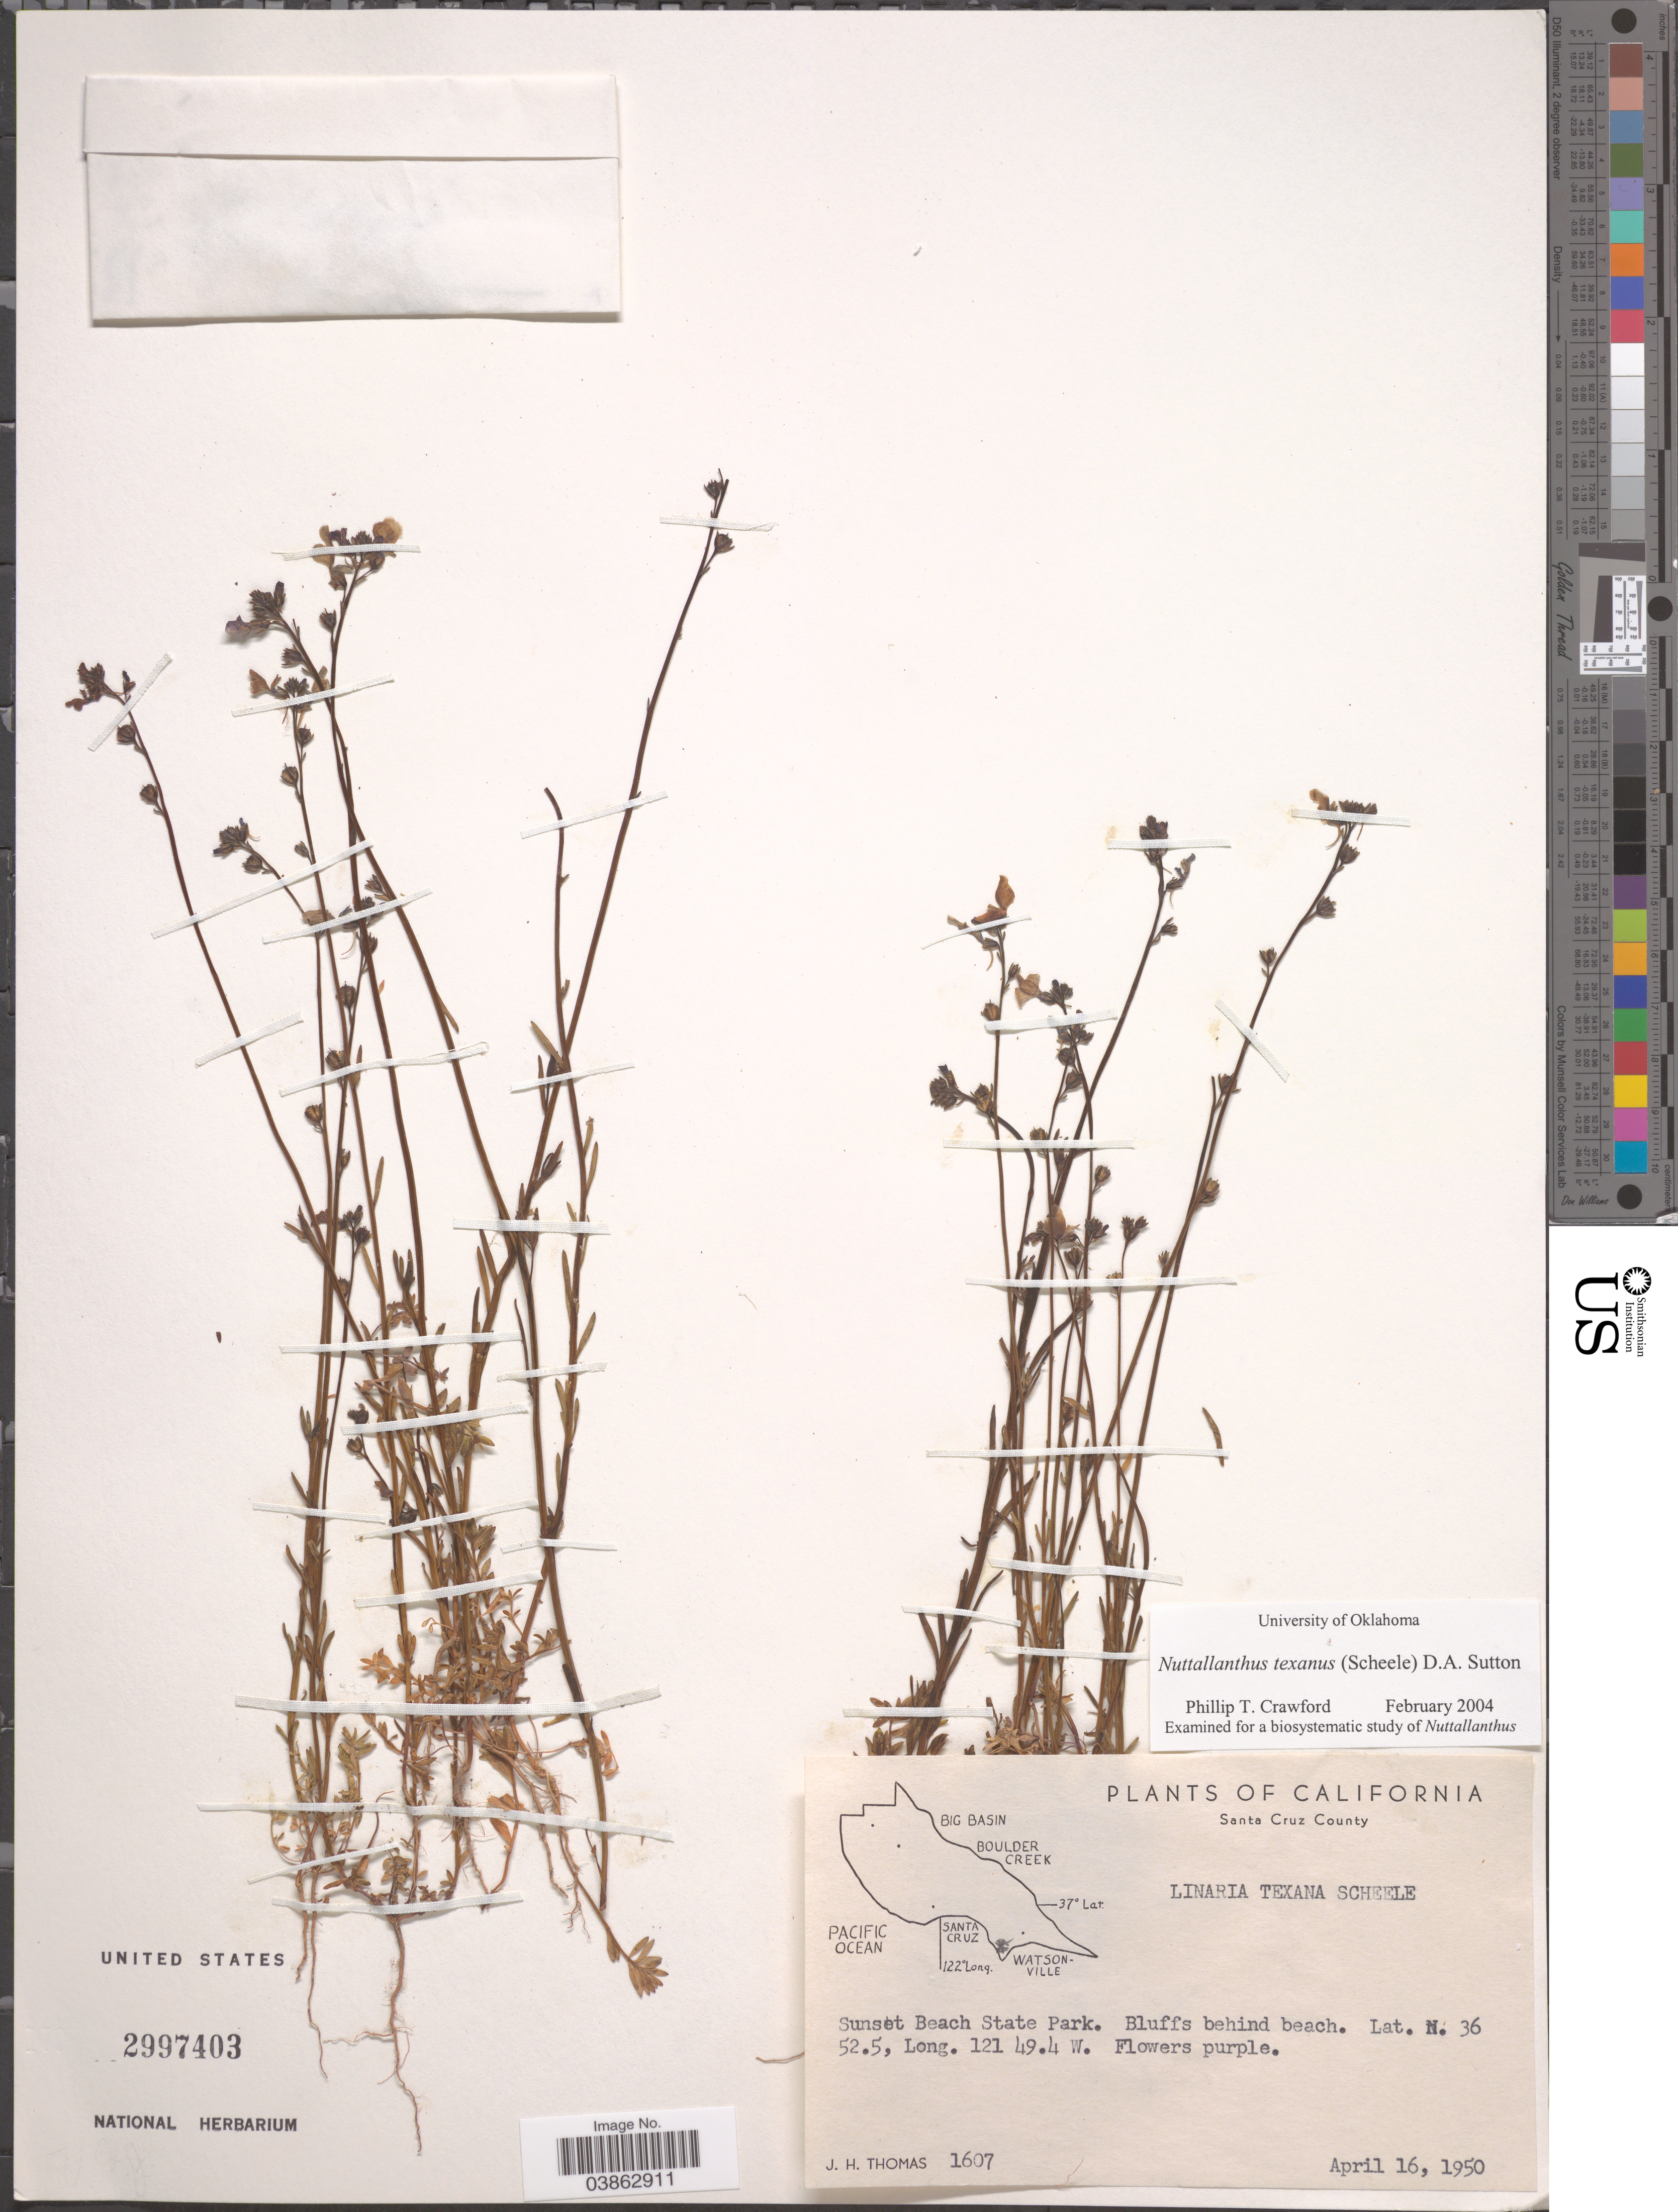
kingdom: Plantae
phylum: Tracheophyta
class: Magnoliopsida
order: Lamiales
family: Plantaginaceae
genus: Linaria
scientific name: Linaria texana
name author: Scheele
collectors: J. H. Thomas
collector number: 1607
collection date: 1950-04-16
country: United States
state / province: California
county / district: Santa Cruz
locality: Santa Cruz County. Sunset Beach State Park.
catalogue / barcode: US 2997403